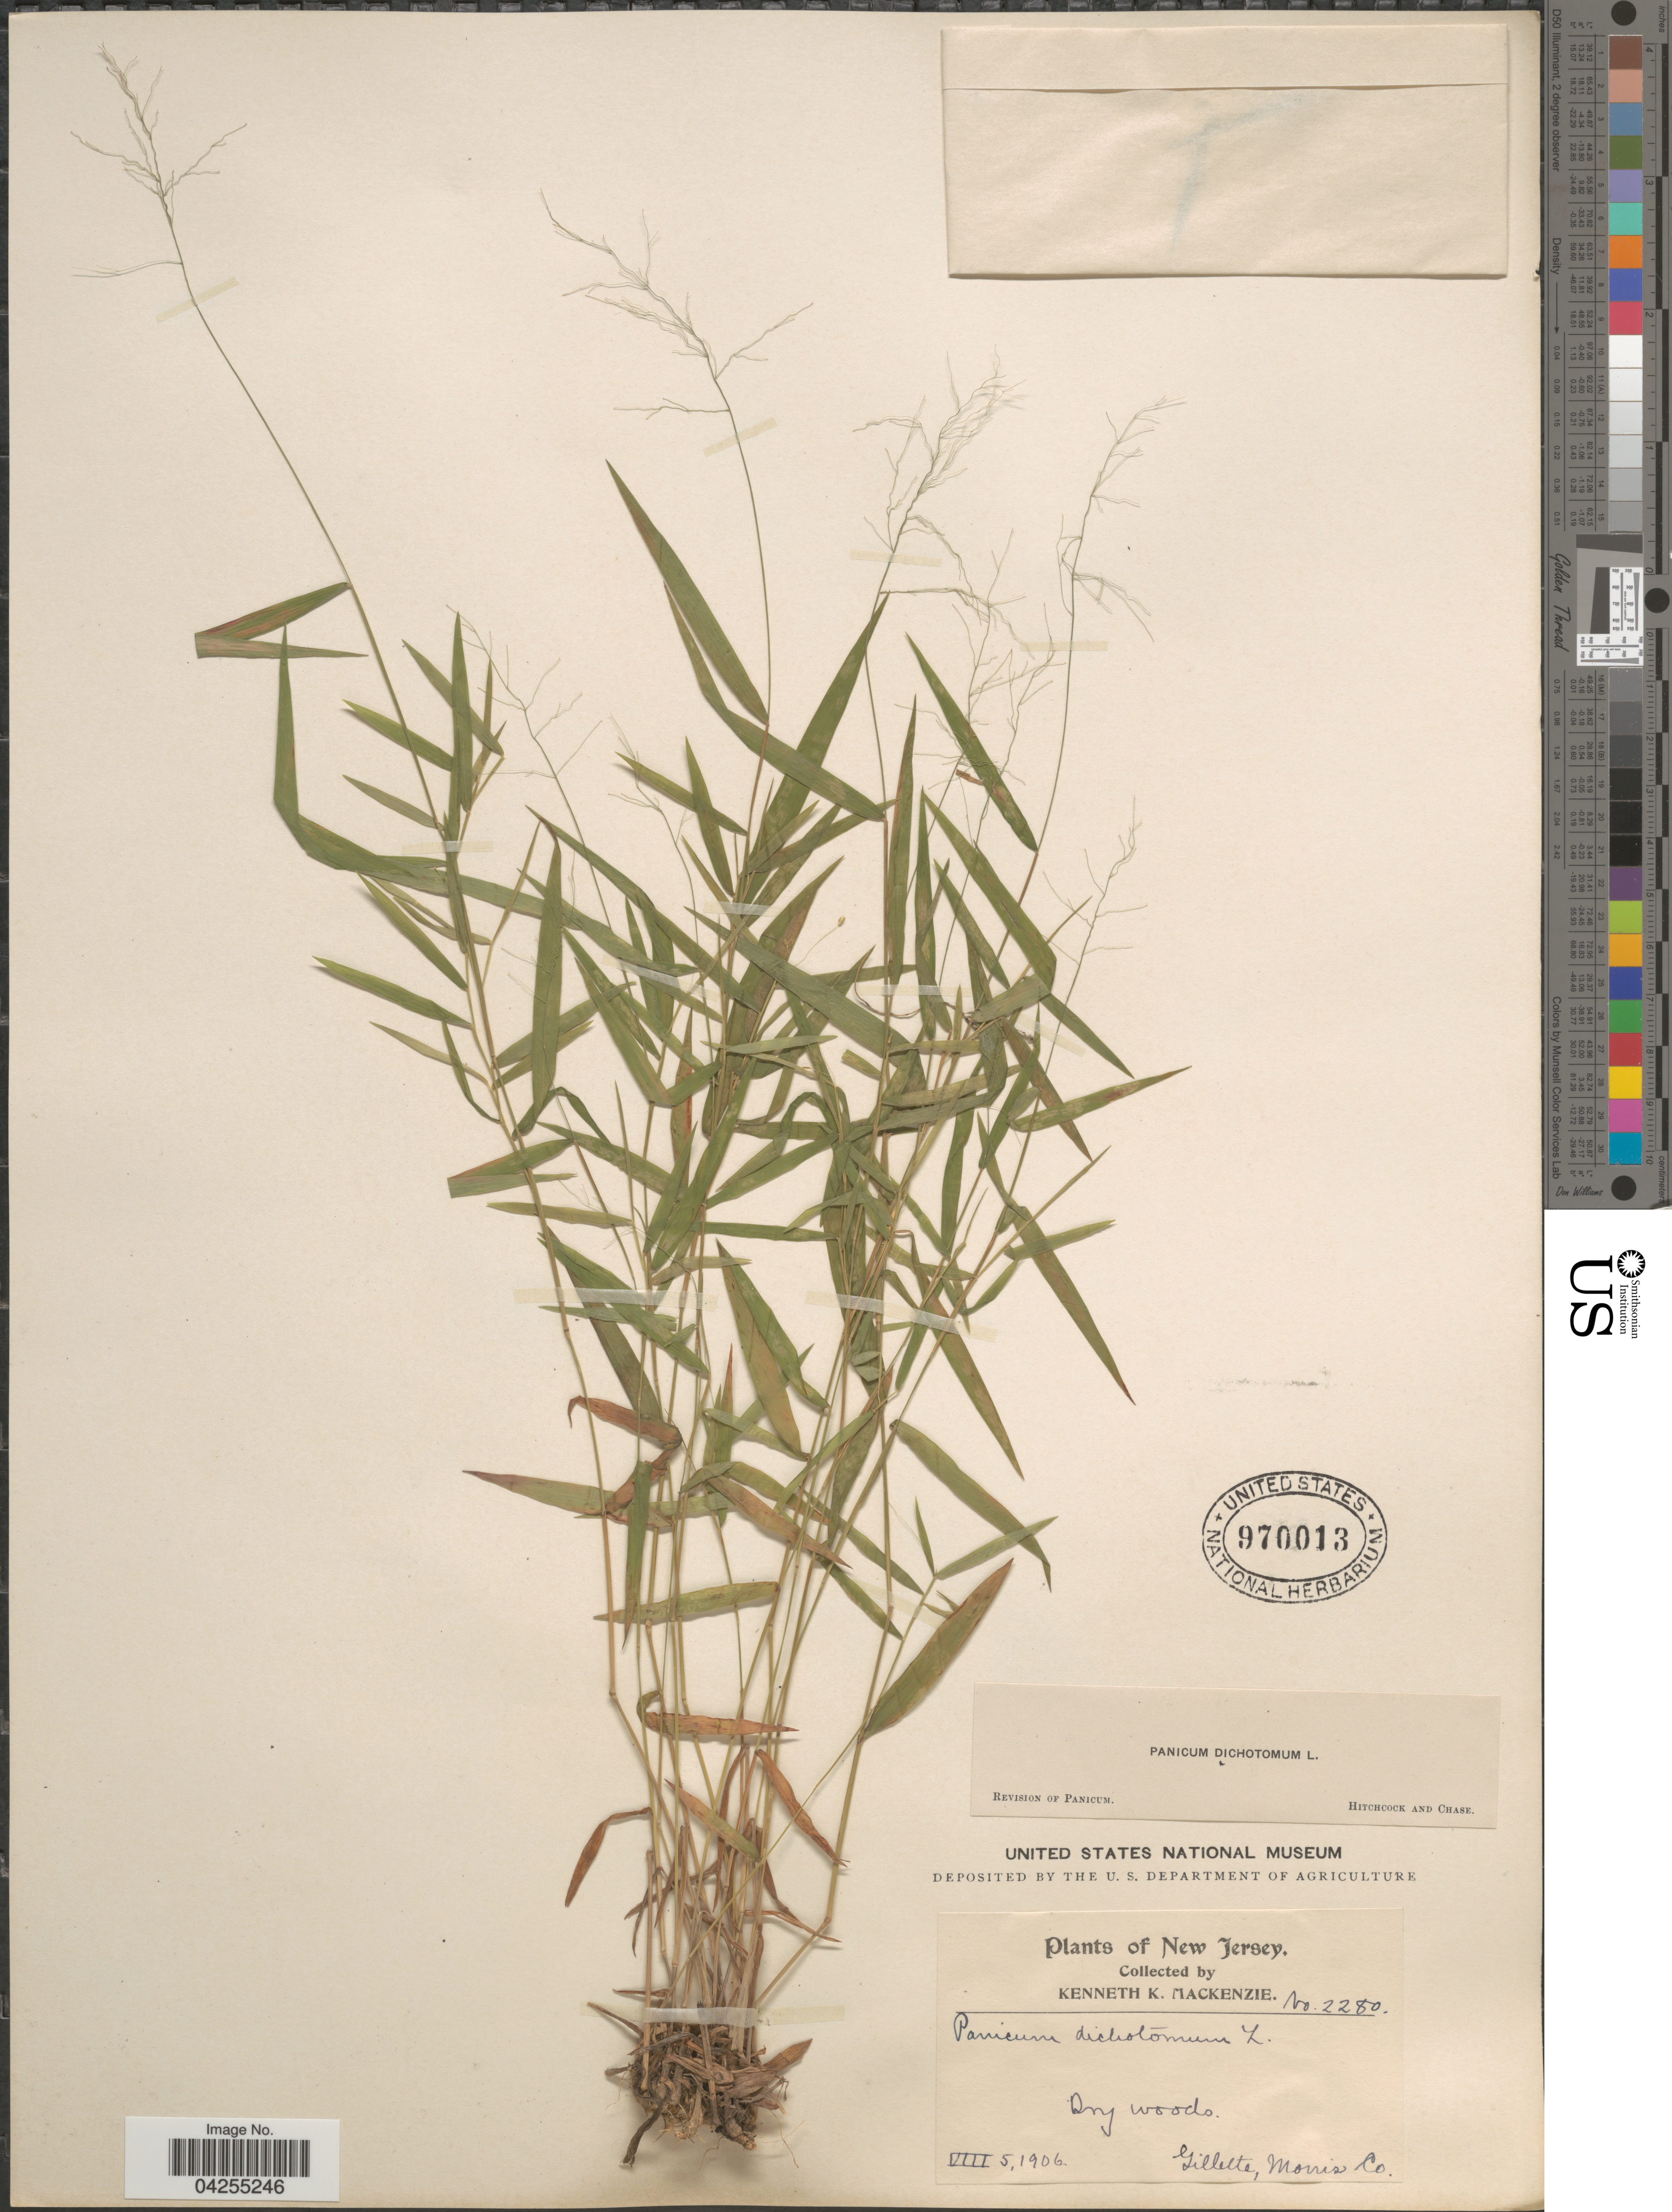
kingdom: Plantae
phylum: Tracheophyta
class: Liliopsida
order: Poales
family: Poaceae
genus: Dichanthelium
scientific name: Dichanthelium dichotomum var. dichotomum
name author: (L.) Gould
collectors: K. K. Mackenzie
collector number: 2280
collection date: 1906-08-05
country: United States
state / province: New Jersey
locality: Gillette, Morris Co.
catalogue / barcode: US 970013